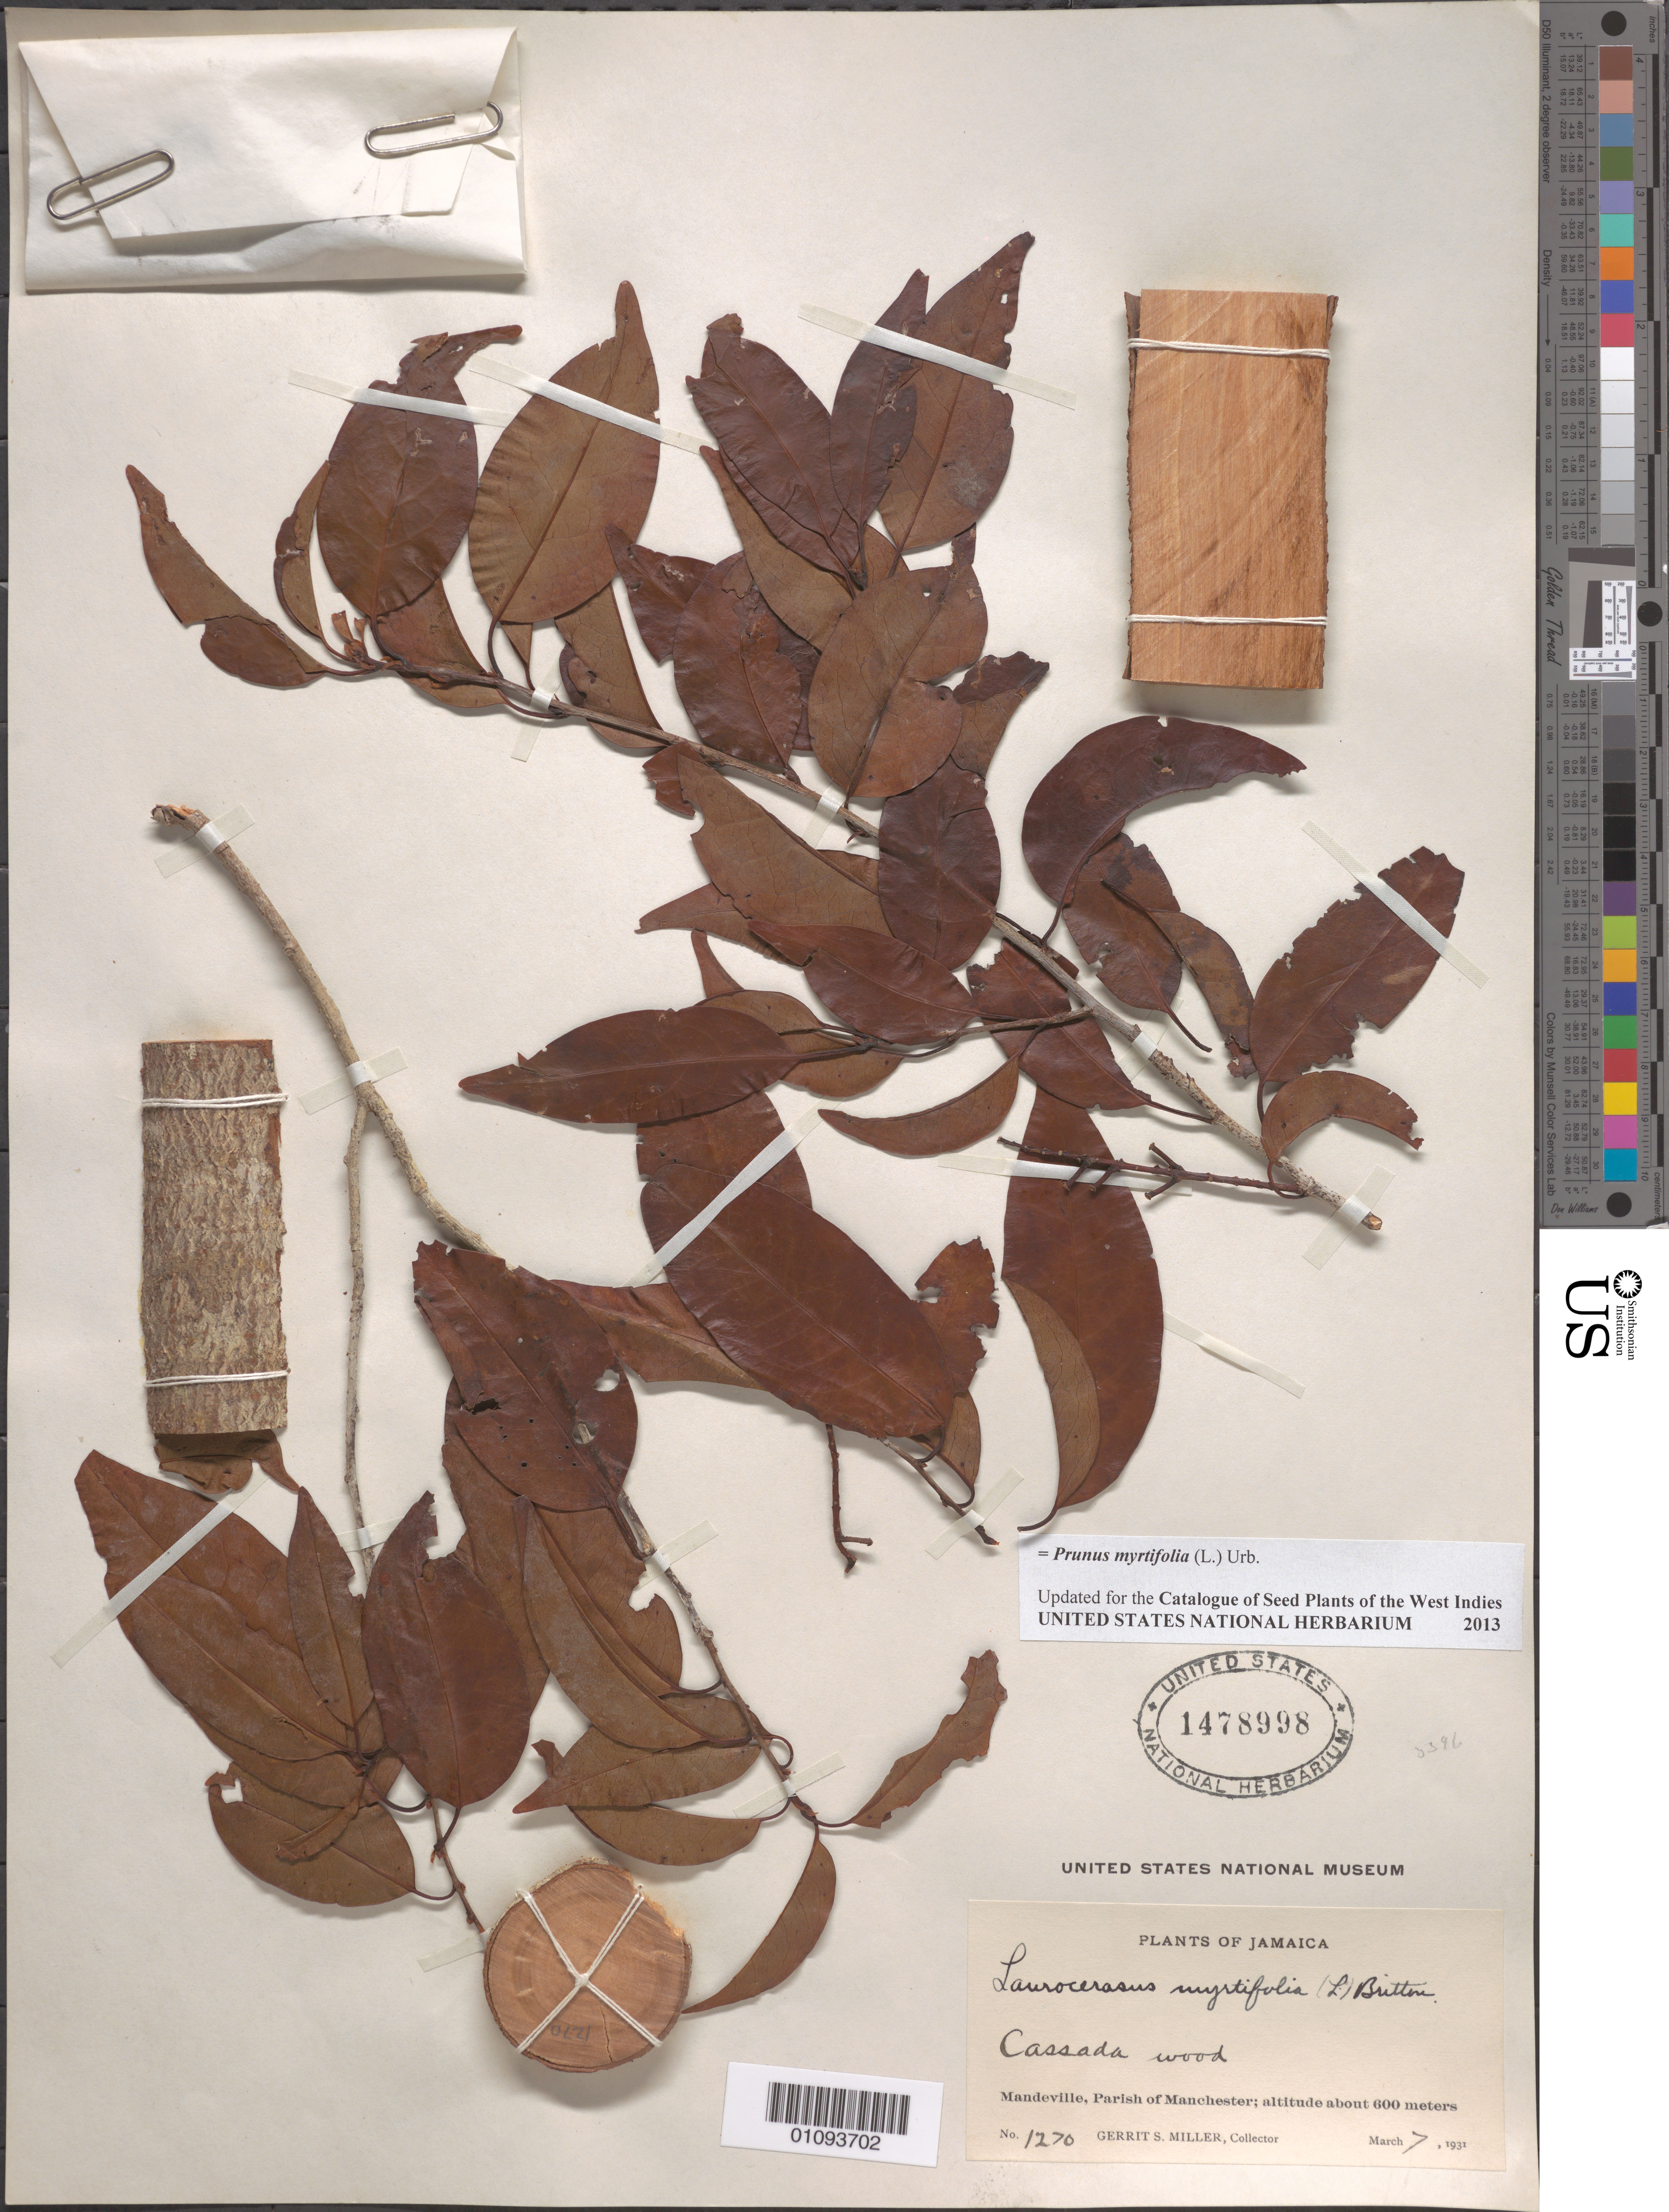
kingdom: Plantae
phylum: Tracheophyta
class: Magnoliopsida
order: Rosales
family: Rosaceae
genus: Prunus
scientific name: Prunus myrtifolia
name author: (L.) Urb.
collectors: G. S. Miller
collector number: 1270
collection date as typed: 07 Mar 1931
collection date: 1931-03-07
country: Jamaica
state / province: Manchester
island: Jamaica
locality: Manderville, Parish of Manchester,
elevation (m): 600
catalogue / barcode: US 1478998